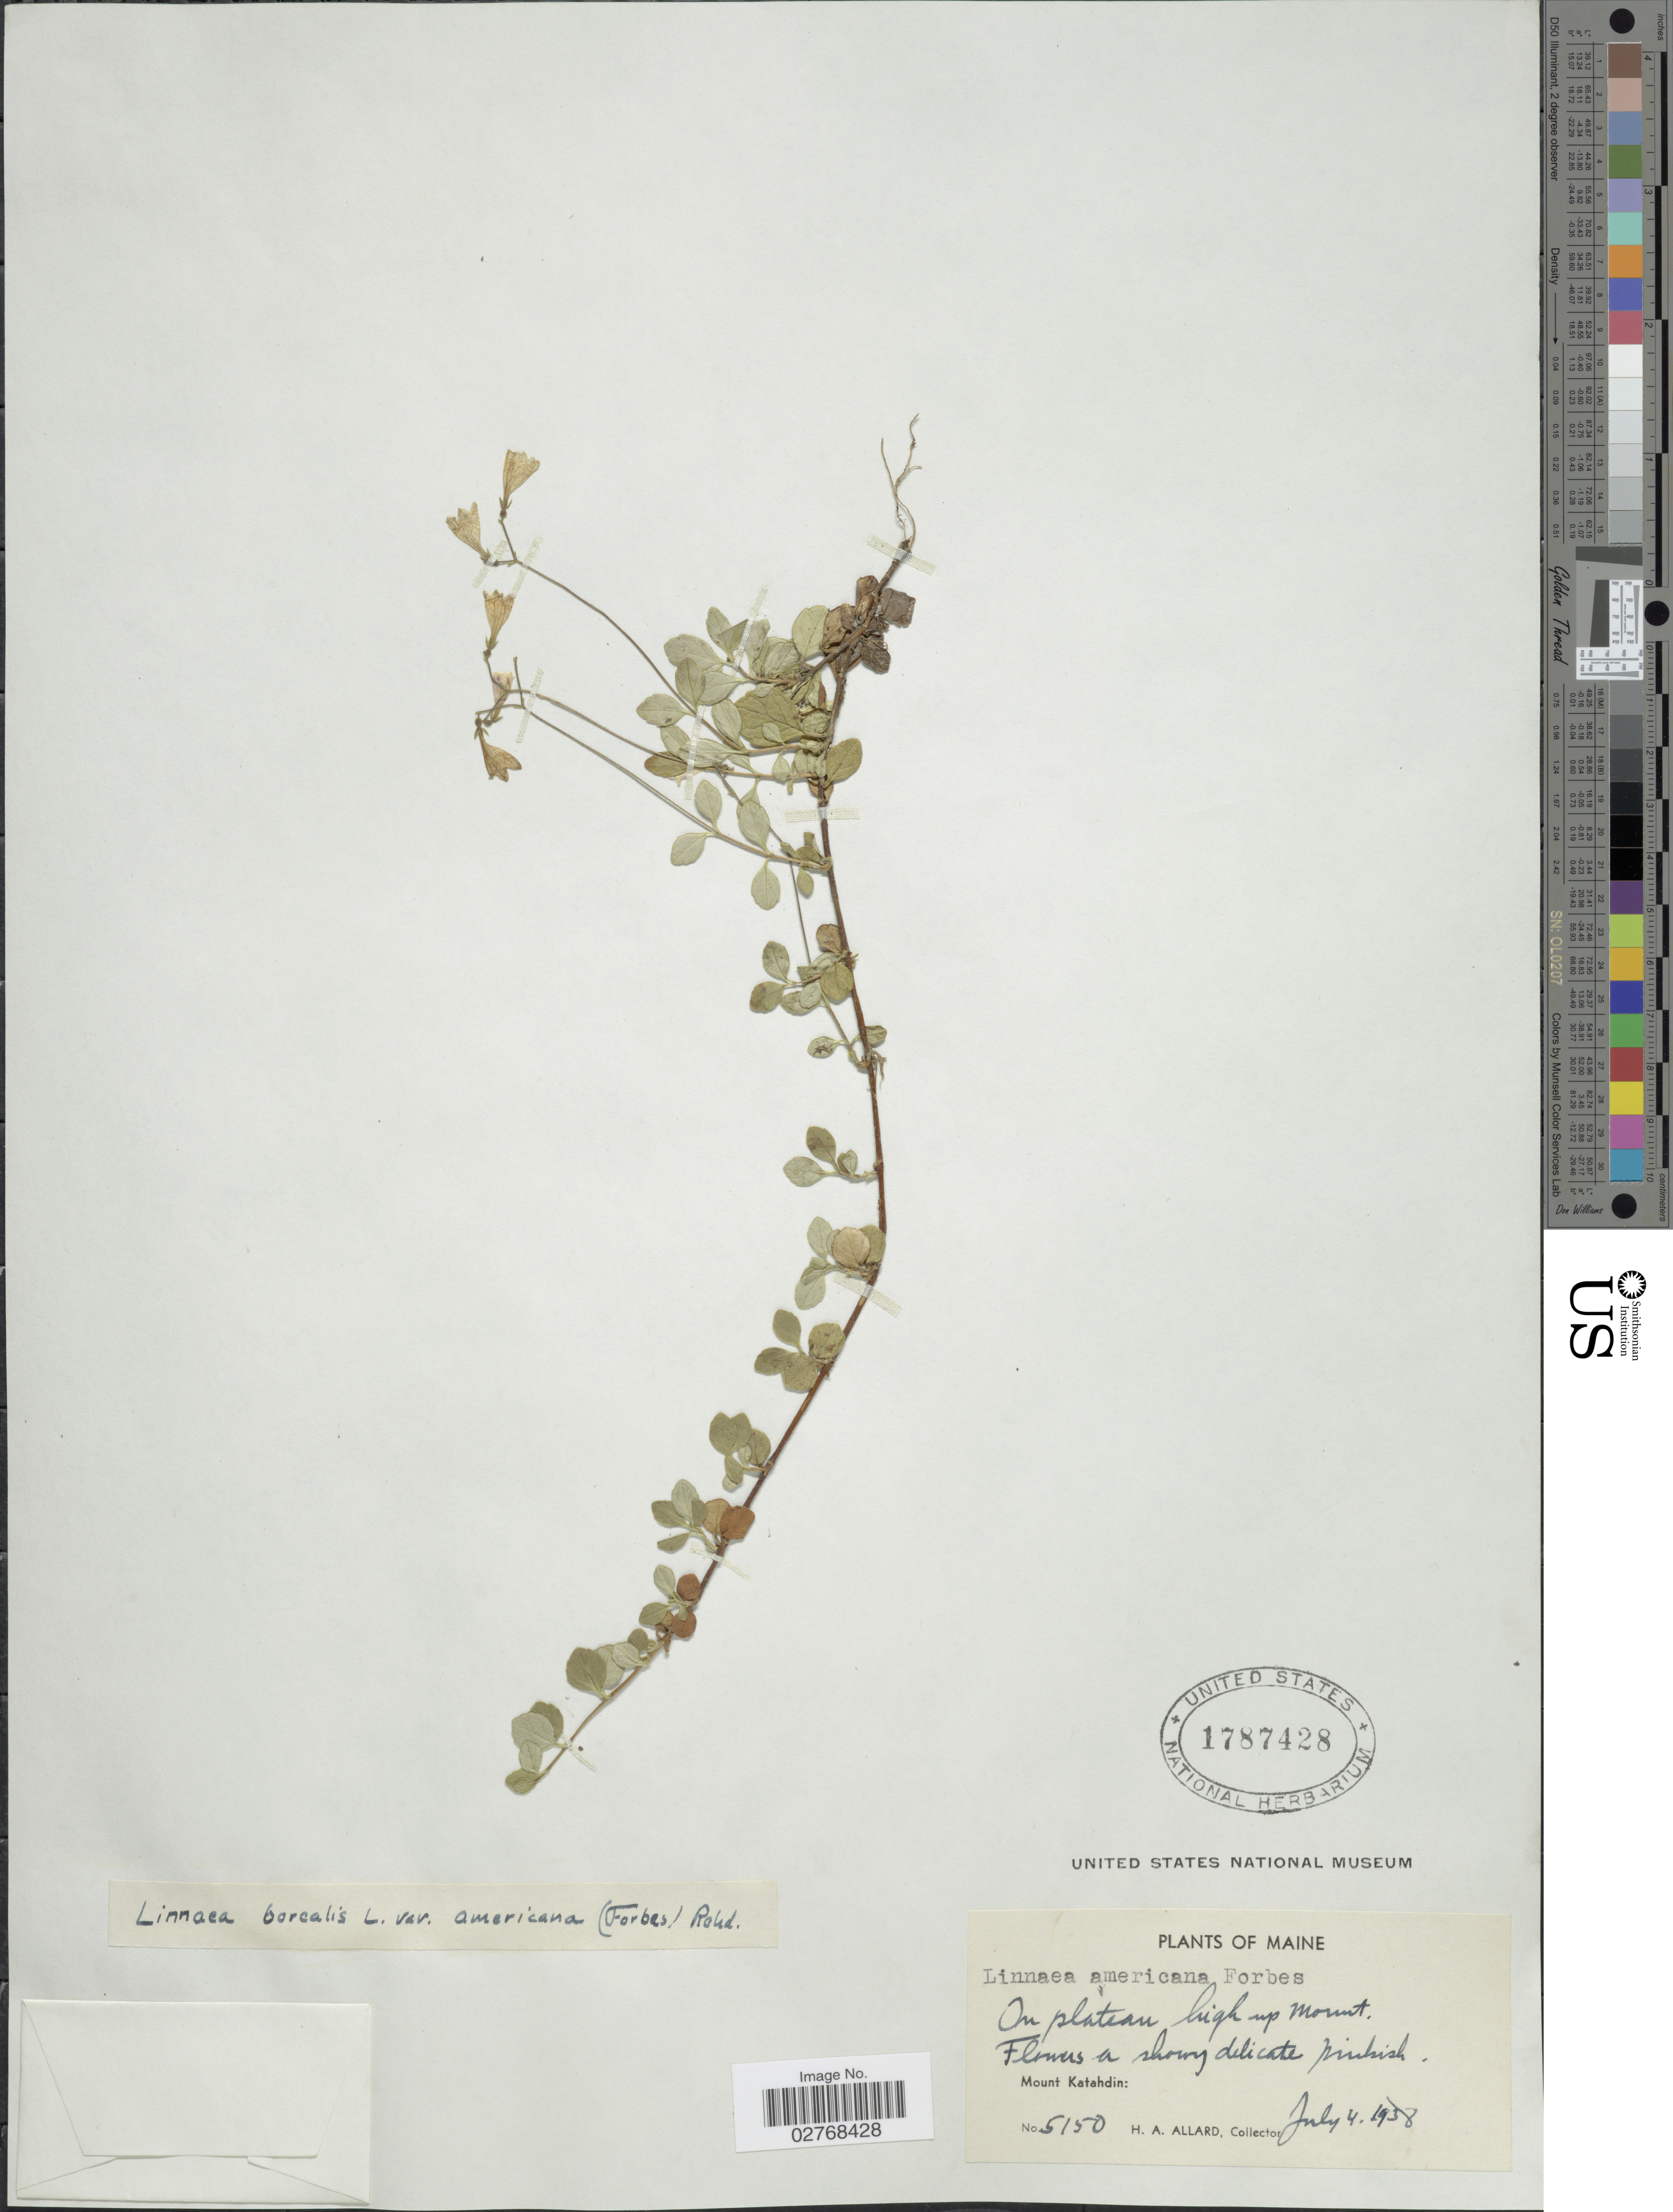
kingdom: Plantae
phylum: Tracheophyta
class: Magnoliopsida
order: Dipsacales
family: Caprifoliaceae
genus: Linnaea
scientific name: Linnaea borealis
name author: L.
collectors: H. A. Allard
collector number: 5150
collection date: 1938-07-04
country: United States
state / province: Maine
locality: On plateau high up Mount. Mount Katahdin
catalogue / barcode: US 1787428